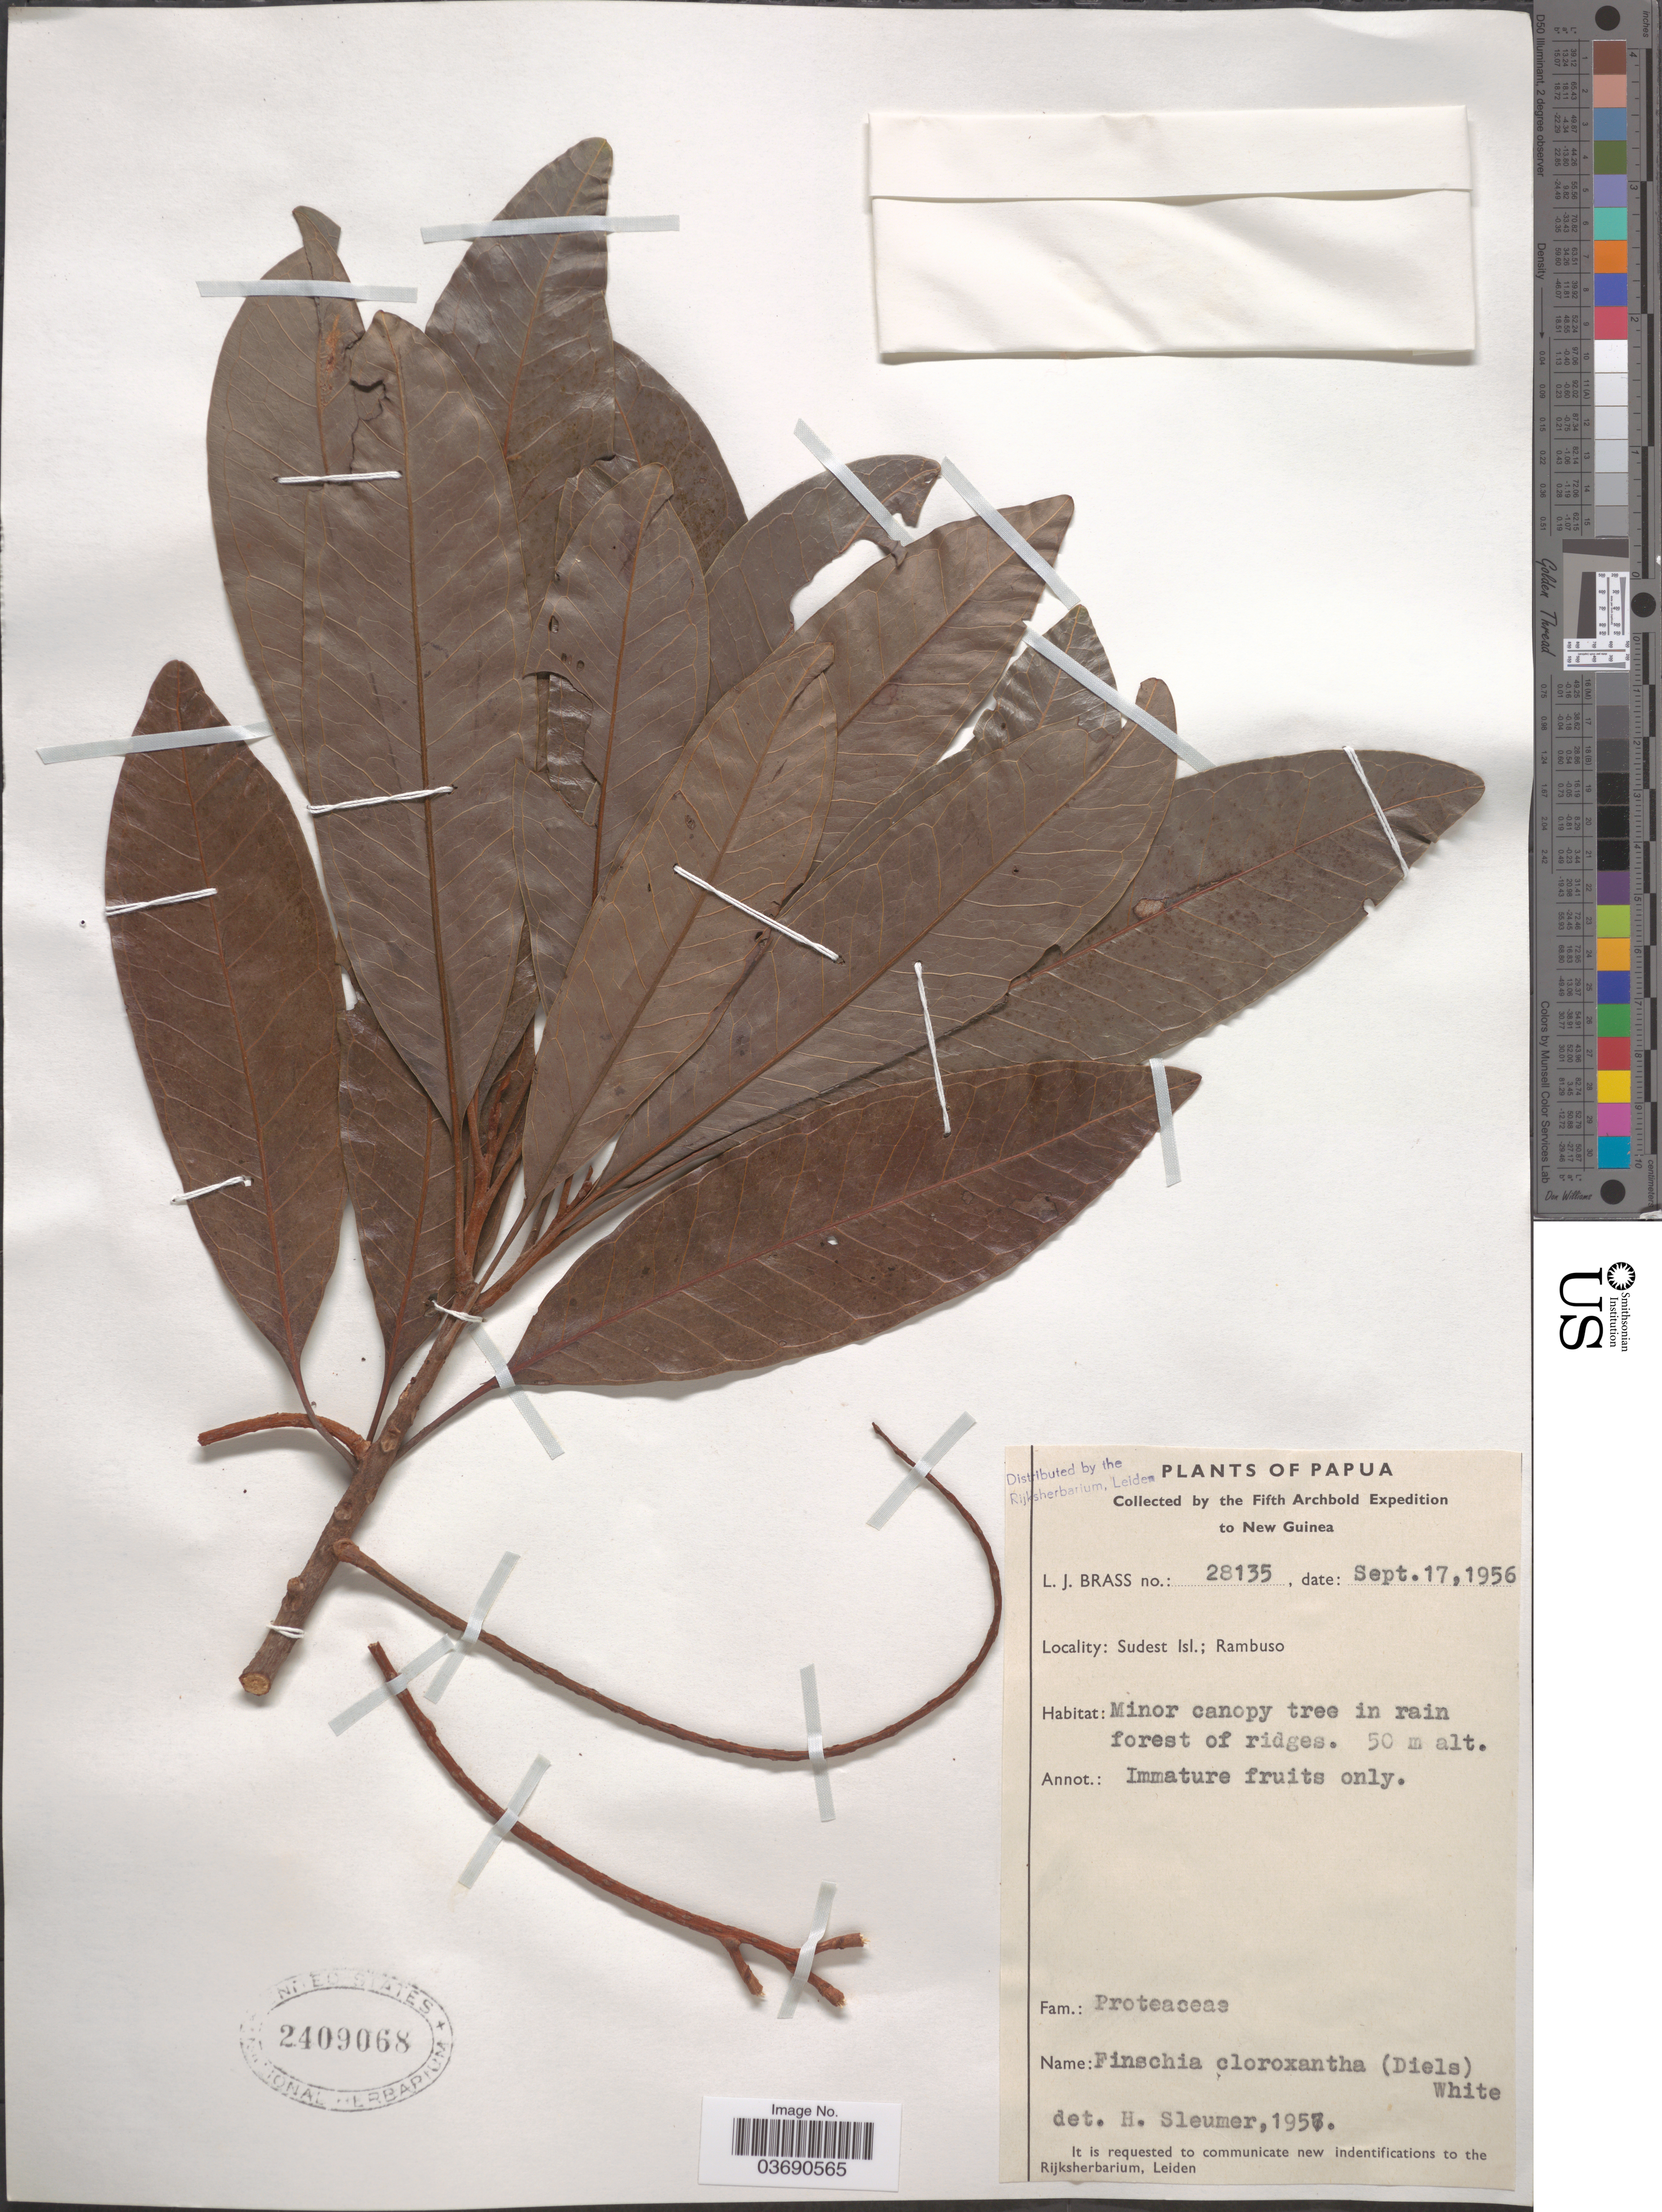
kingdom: Plantae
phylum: Tracheophyta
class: Magnoliopsida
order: Proteales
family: Proteaceae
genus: Finschia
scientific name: Finschia chloroxantha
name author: Diels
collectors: L. J. Brass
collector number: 28135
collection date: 1956-09-17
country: Papua New Guinea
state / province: Milne Bay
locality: Papua. New guinea. Sudest Isl.; Rambuso.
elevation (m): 50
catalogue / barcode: US 2409068